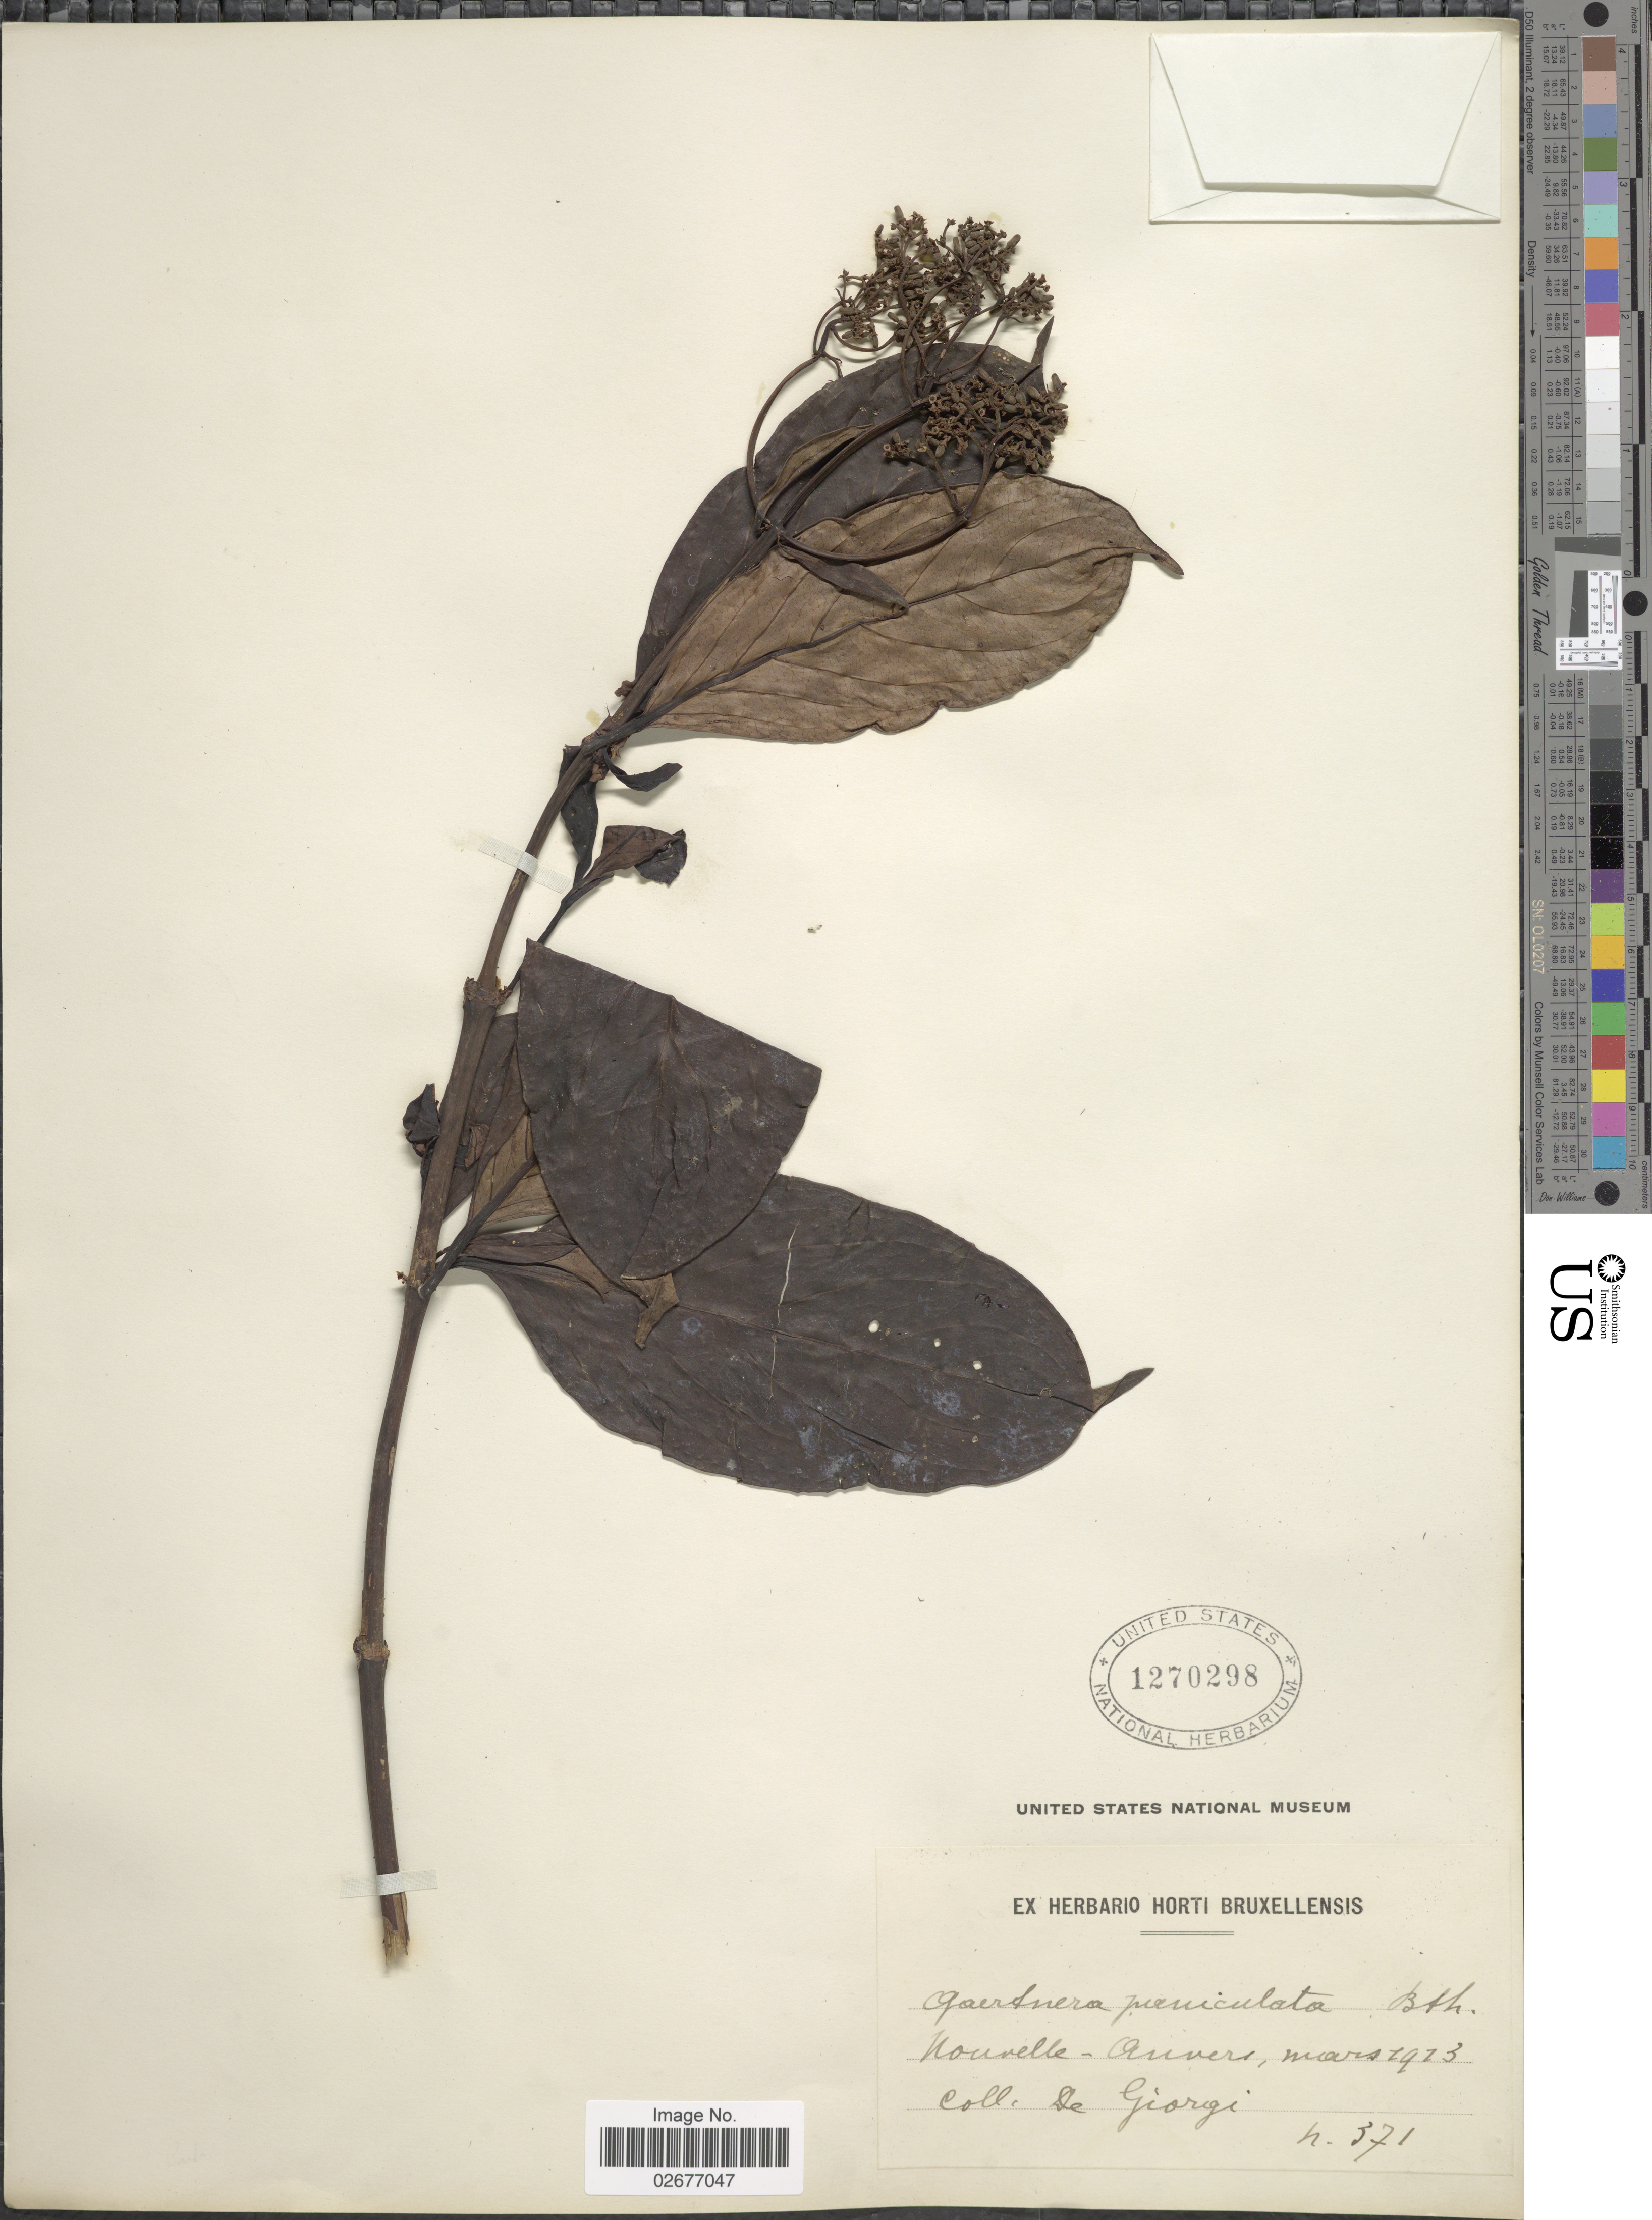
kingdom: Plantae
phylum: Tracheophyta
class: Magnoliopsida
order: Gentianales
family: Rubiaceae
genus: Gaertnera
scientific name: Gaertnera paniculata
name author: Benth.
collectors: D. Giorgi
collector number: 371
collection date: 1913-03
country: France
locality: Nouvelle - Auvers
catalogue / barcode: US 1270298